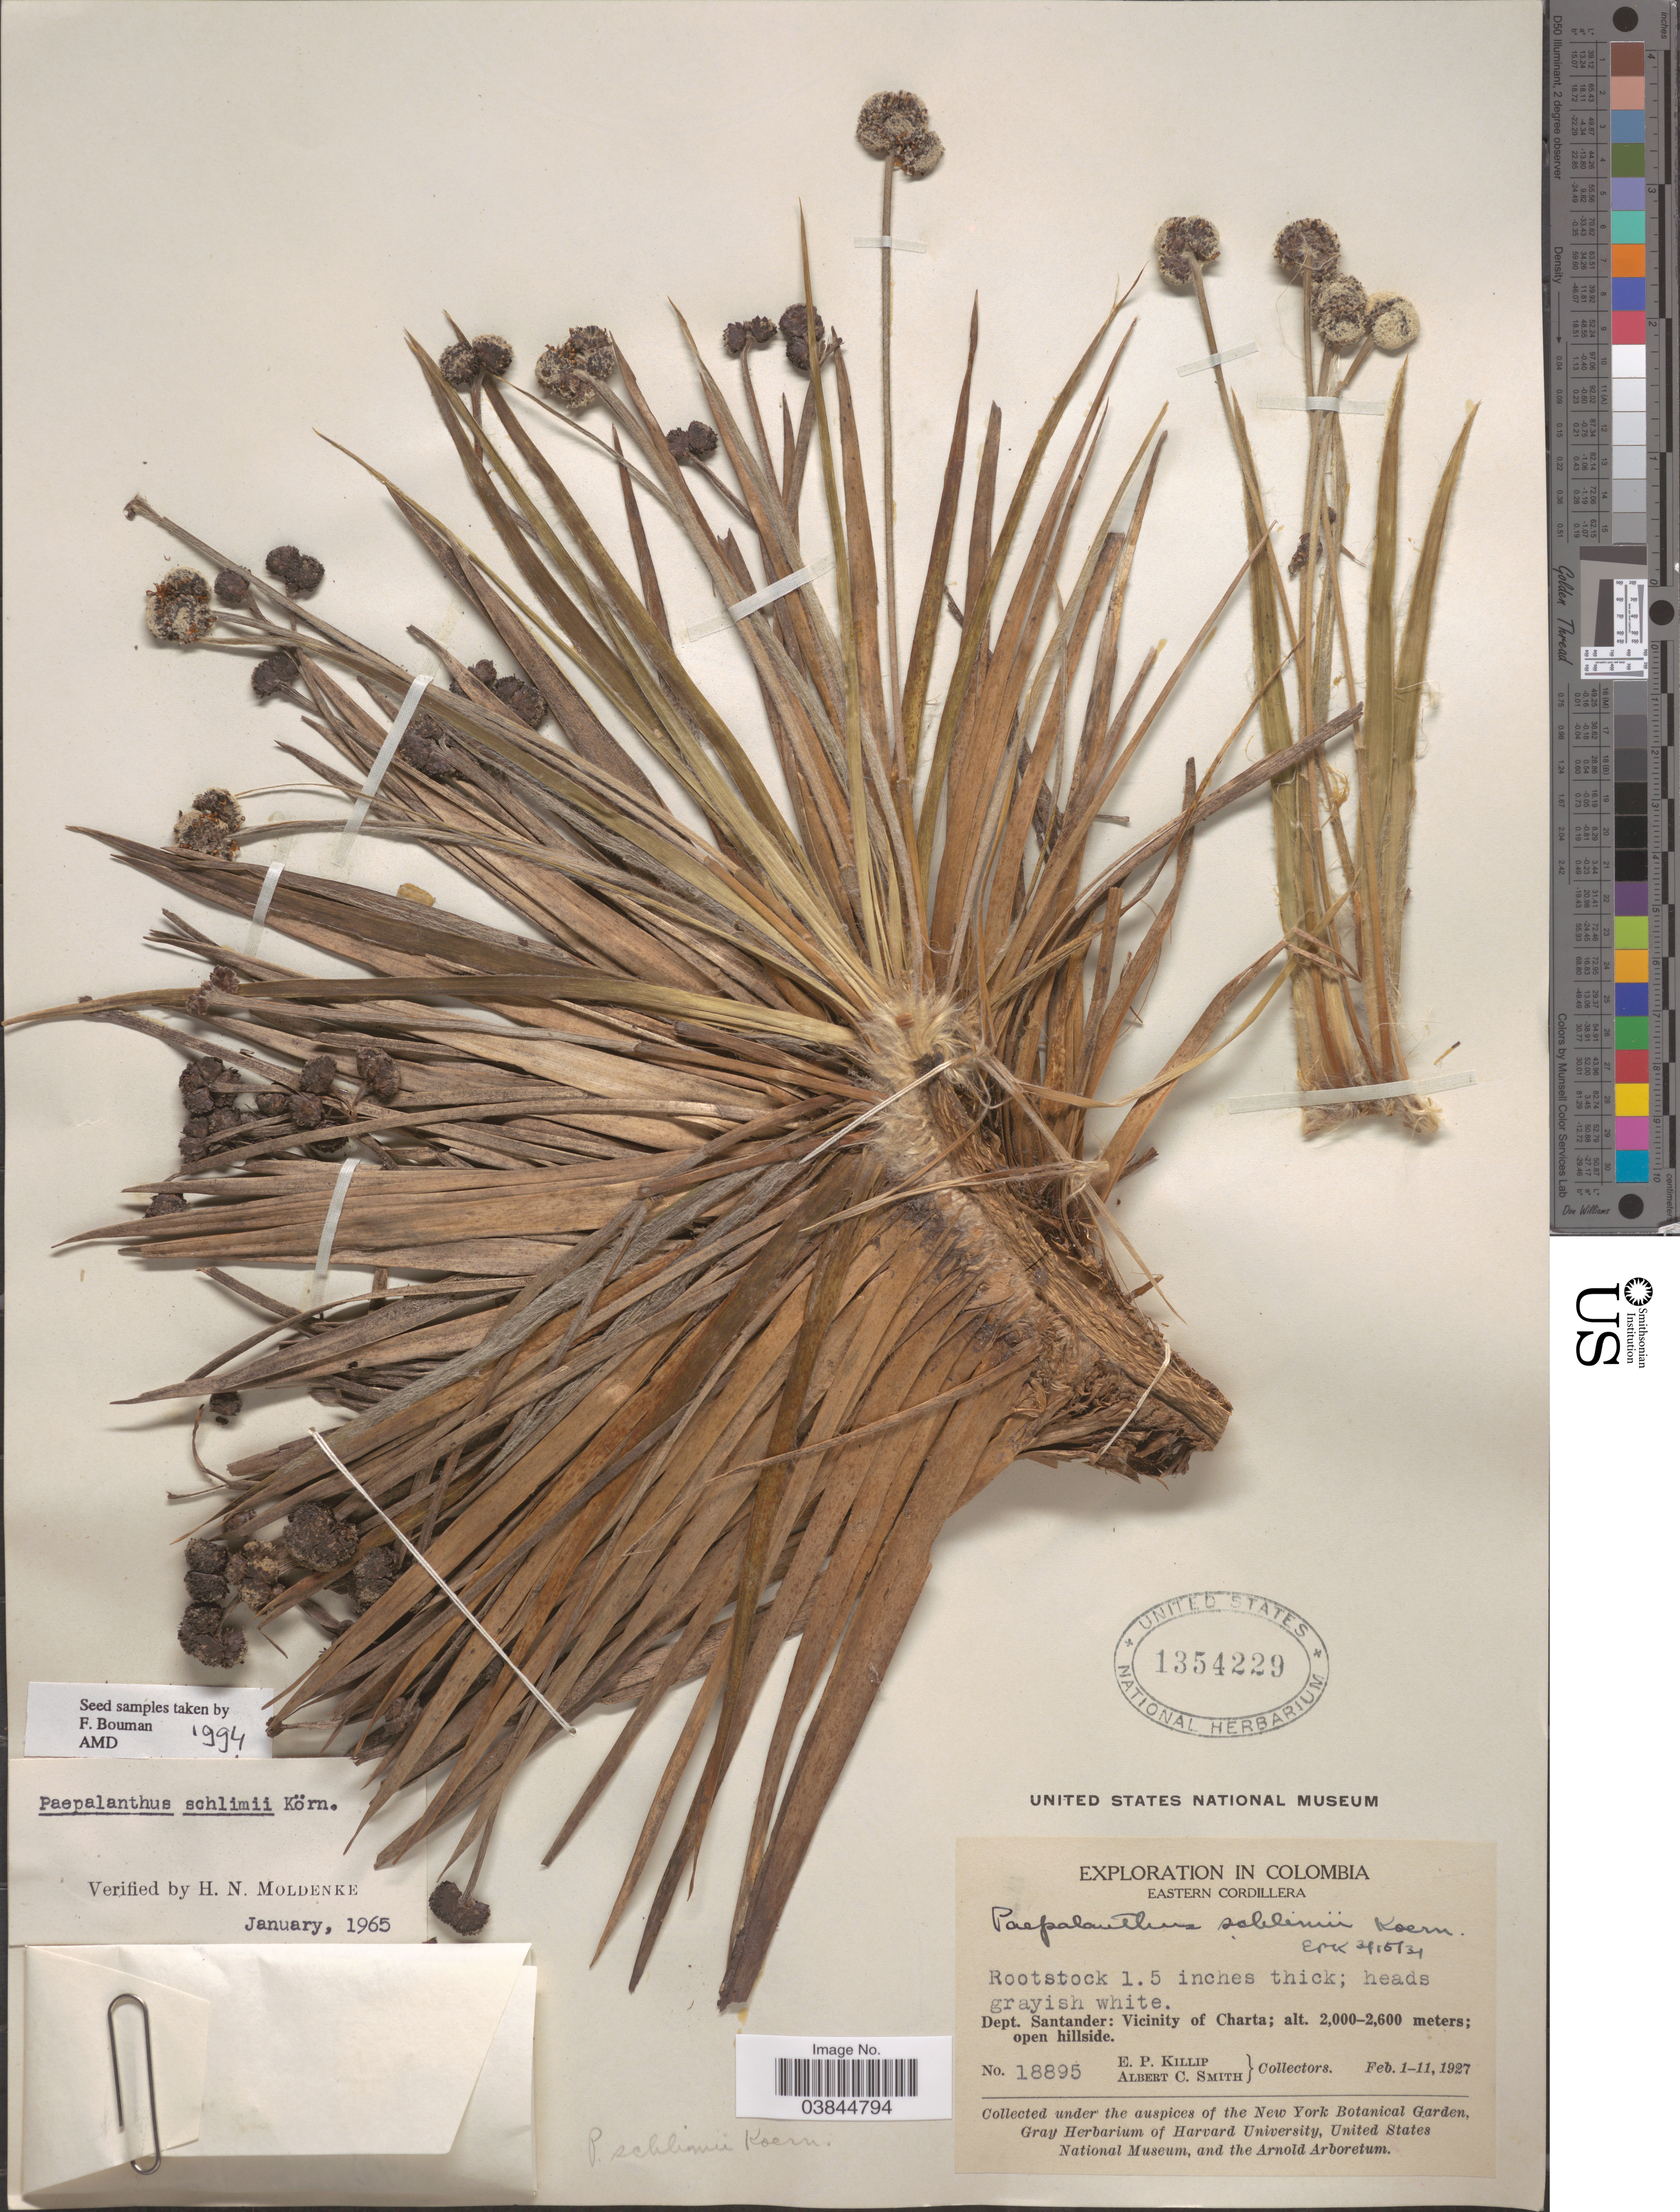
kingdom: Plantae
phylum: Tracheophyta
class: Liliopsida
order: Poales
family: Eriocaulaceae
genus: Paepalanthus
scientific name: Paepalanthus lindenii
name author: Ruhland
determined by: Sauthier, Laura Jeanne, (SPF), Universidade de Sao Paulo (BRAZIL)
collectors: E. P. Killip & A. C. Smith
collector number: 18895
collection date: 1927-02-01/1927-02-11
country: Colombia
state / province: Santander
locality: Eastern Cordillera. Dept. Santander: Vicinity of Charta; open hillside.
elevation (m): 2000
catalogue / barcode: US 1354229